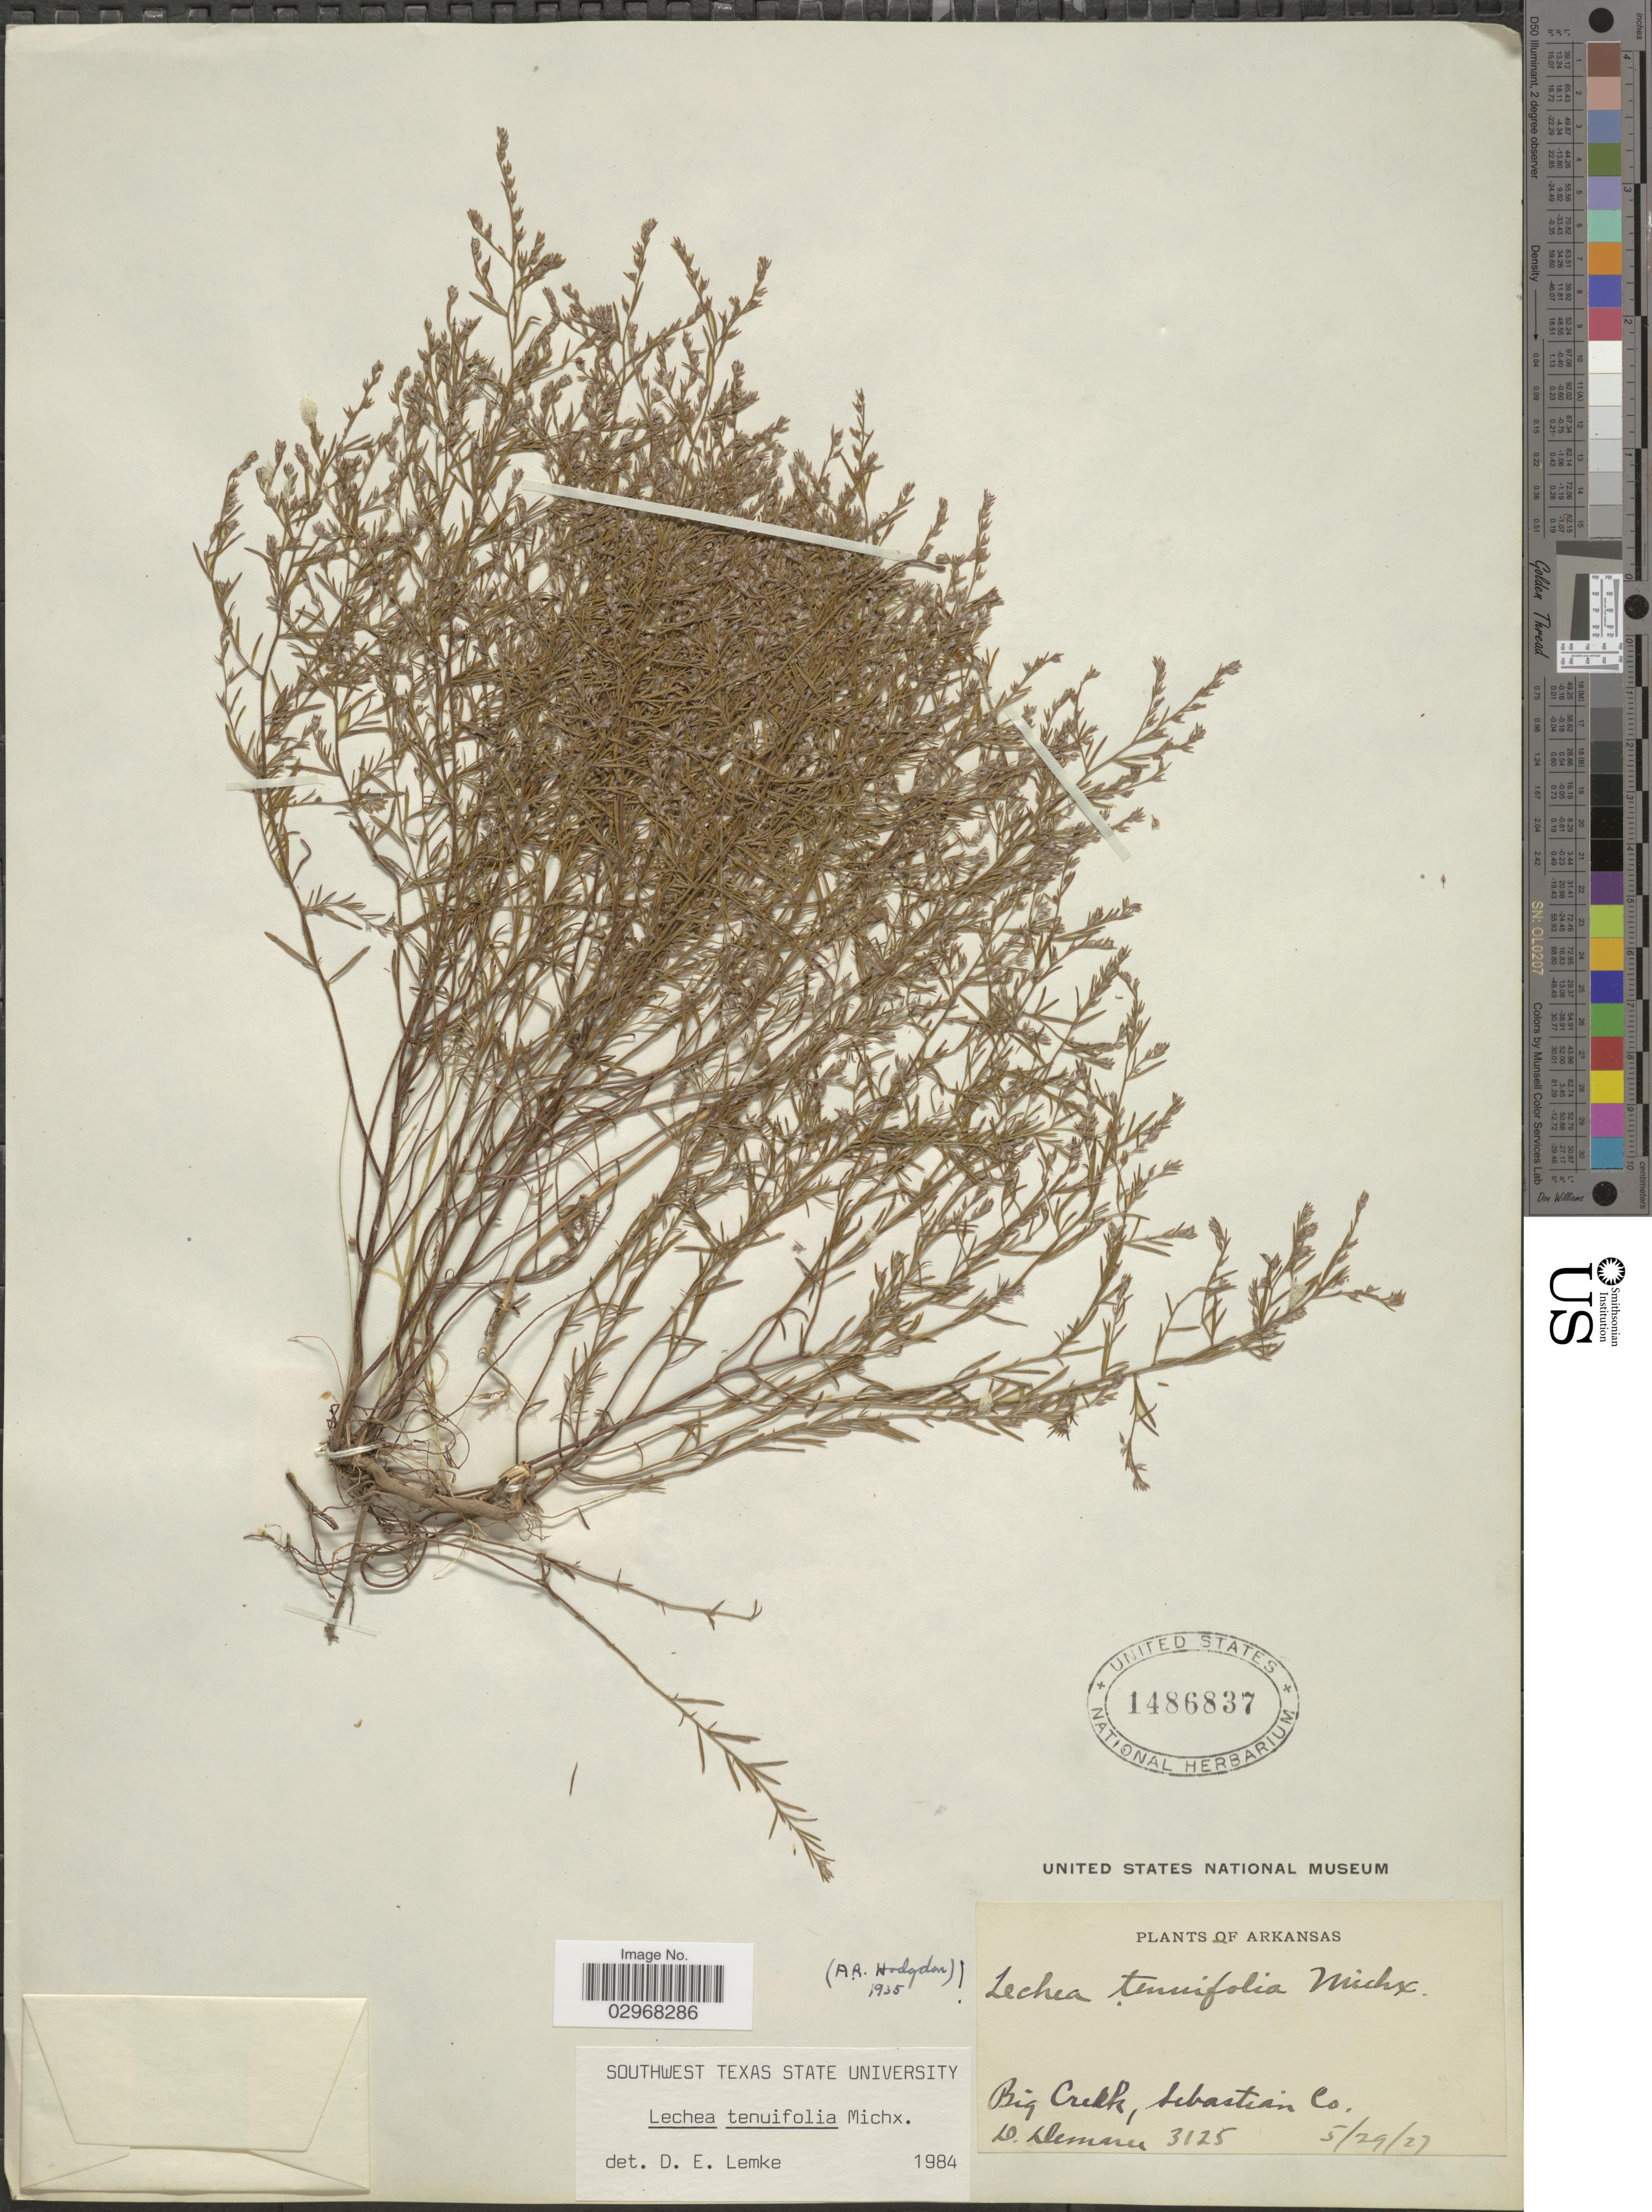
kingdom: Plantae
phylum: Tracheophyta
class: Magnoliopsida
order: Malvales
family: Cistaceae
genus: Lechea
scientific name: Lechea tenuifolia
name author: Michx.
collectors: D. Damaree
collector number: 3125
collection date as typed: Transcribed d/m/y: 29/5/27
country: United States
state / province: Arkansas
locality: Big Creek, Sebastian Co.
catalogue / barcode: US 1486837